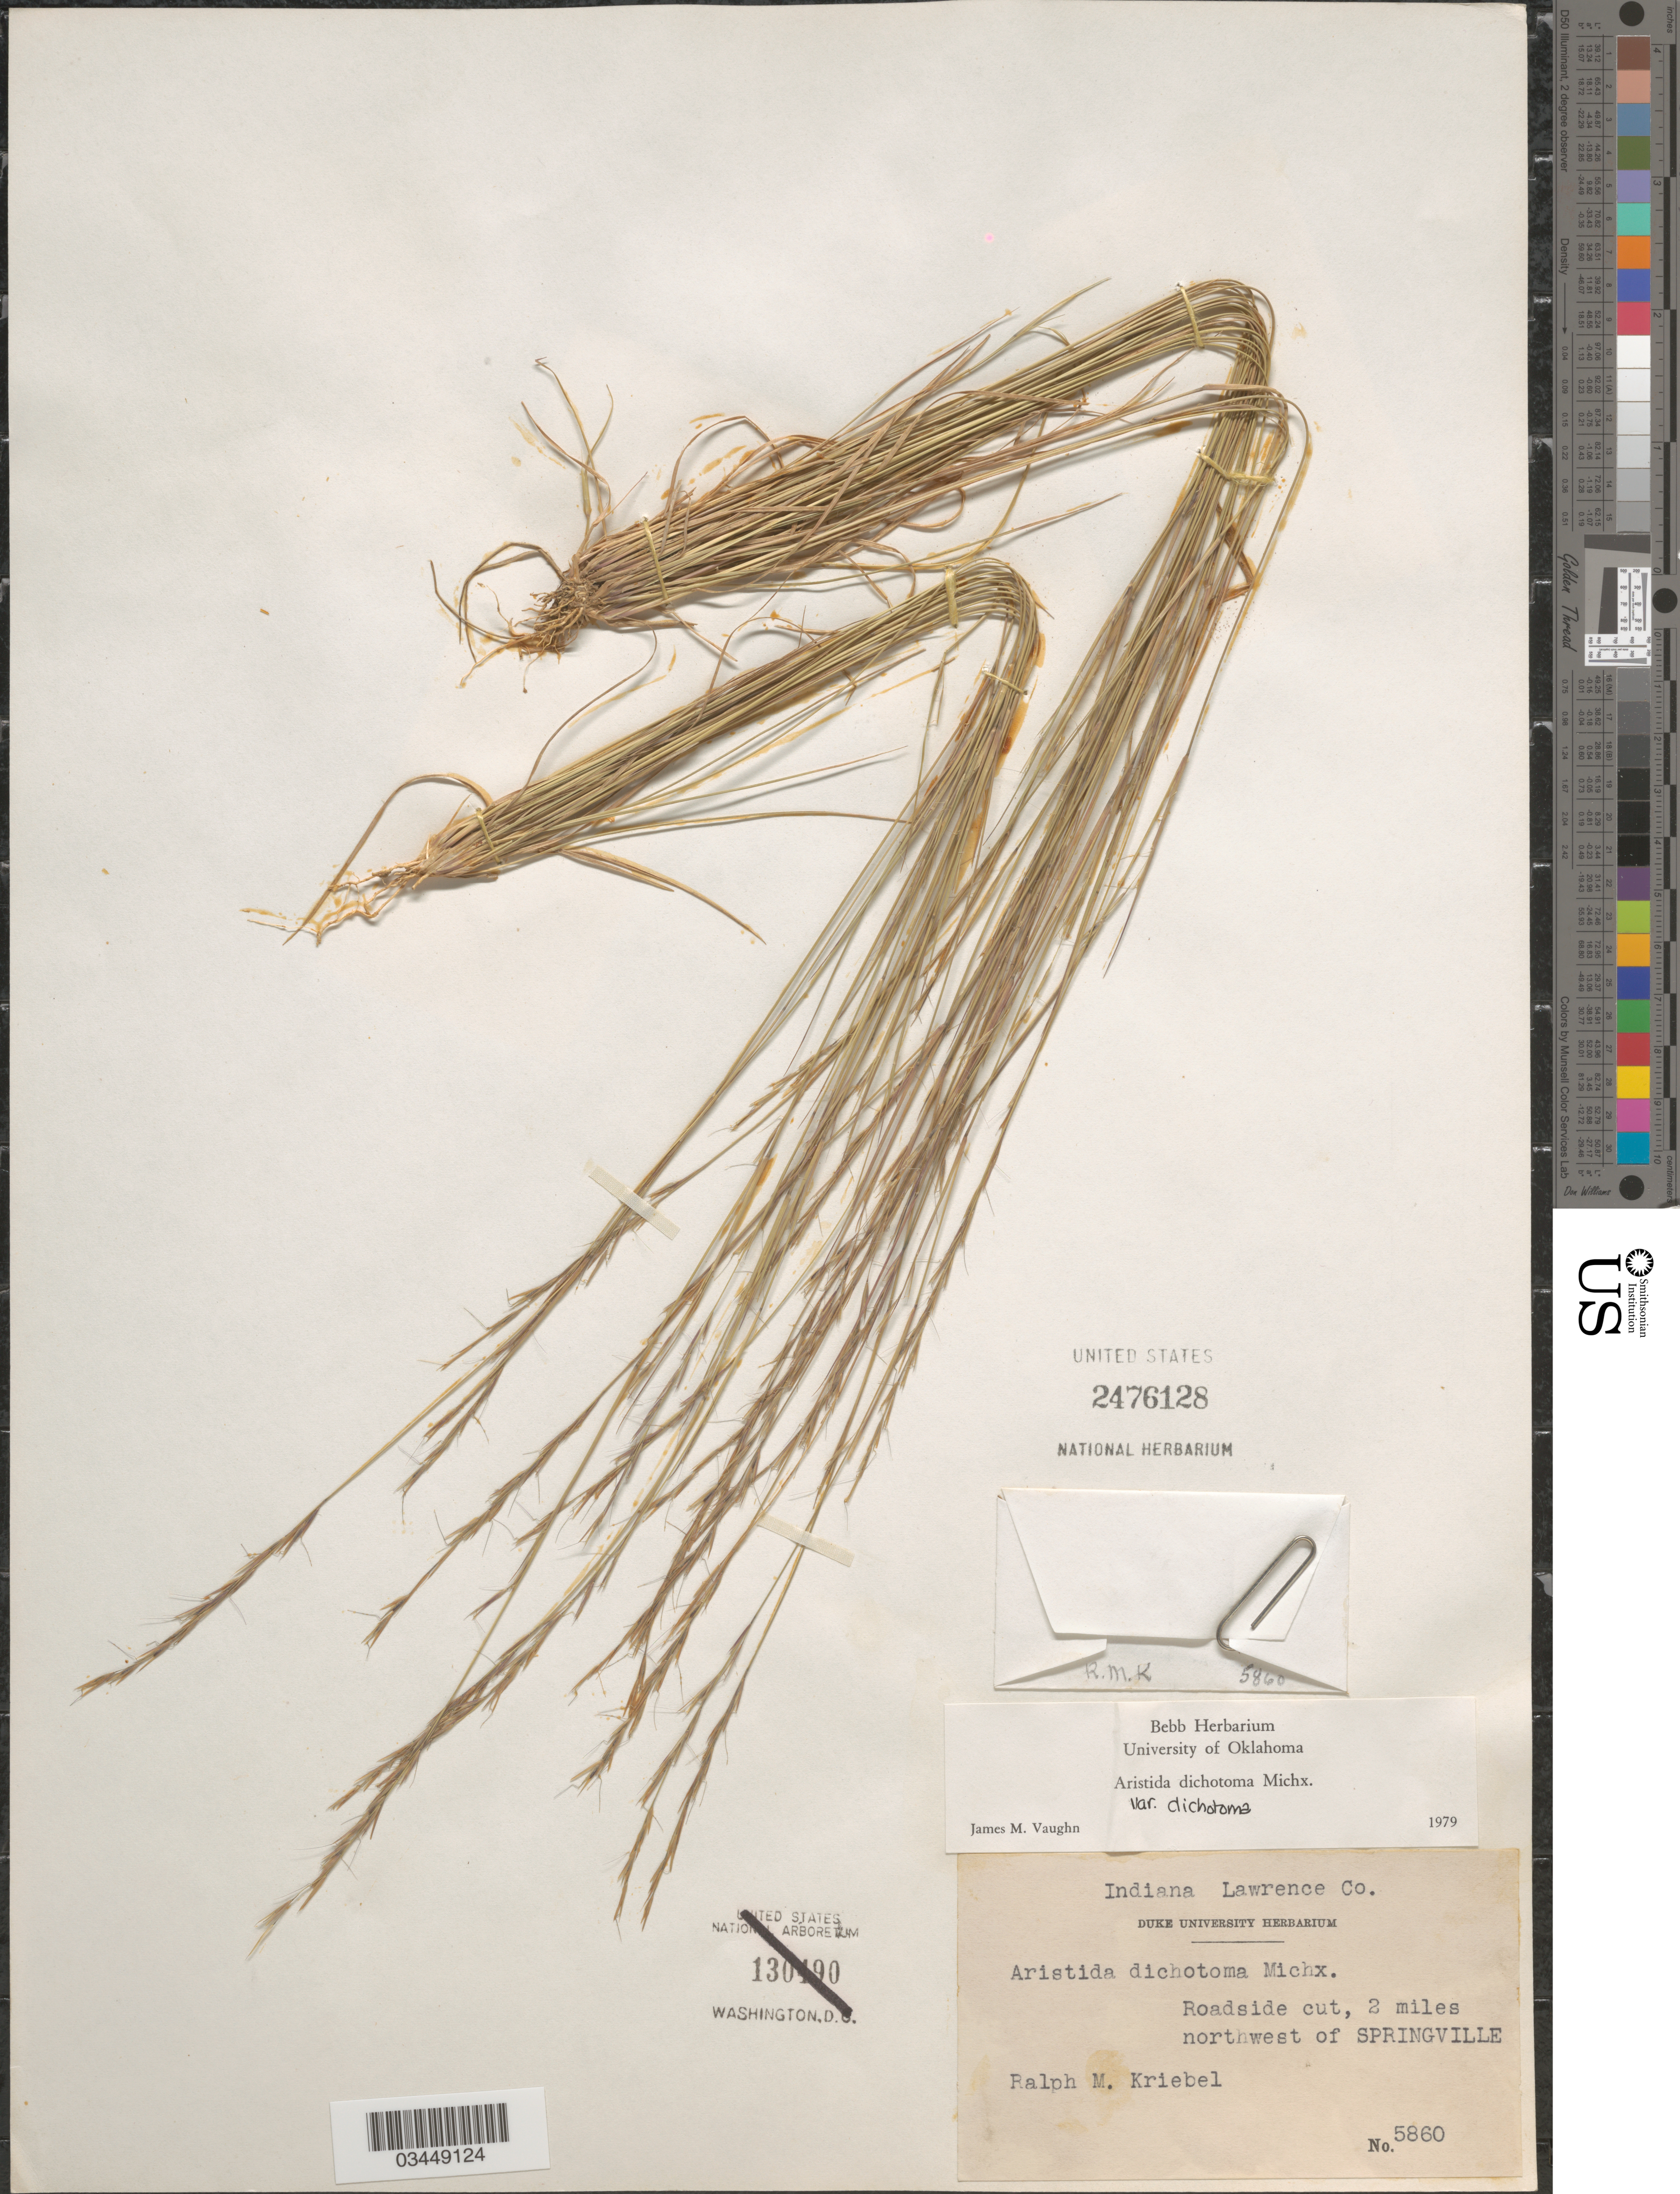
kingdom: Plantae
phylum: Tracheophyta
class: Liliopsida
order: Poales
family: Poaceae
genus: Aristida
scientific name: Aristida dichotoma var. dichotoma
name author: Michx.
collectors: R. M. Kriebel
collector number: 5860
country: United States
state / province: Indiana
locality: Lawrence Co. Roadside cut, 2 miles northwest of Springville.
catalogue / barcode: US 2476128